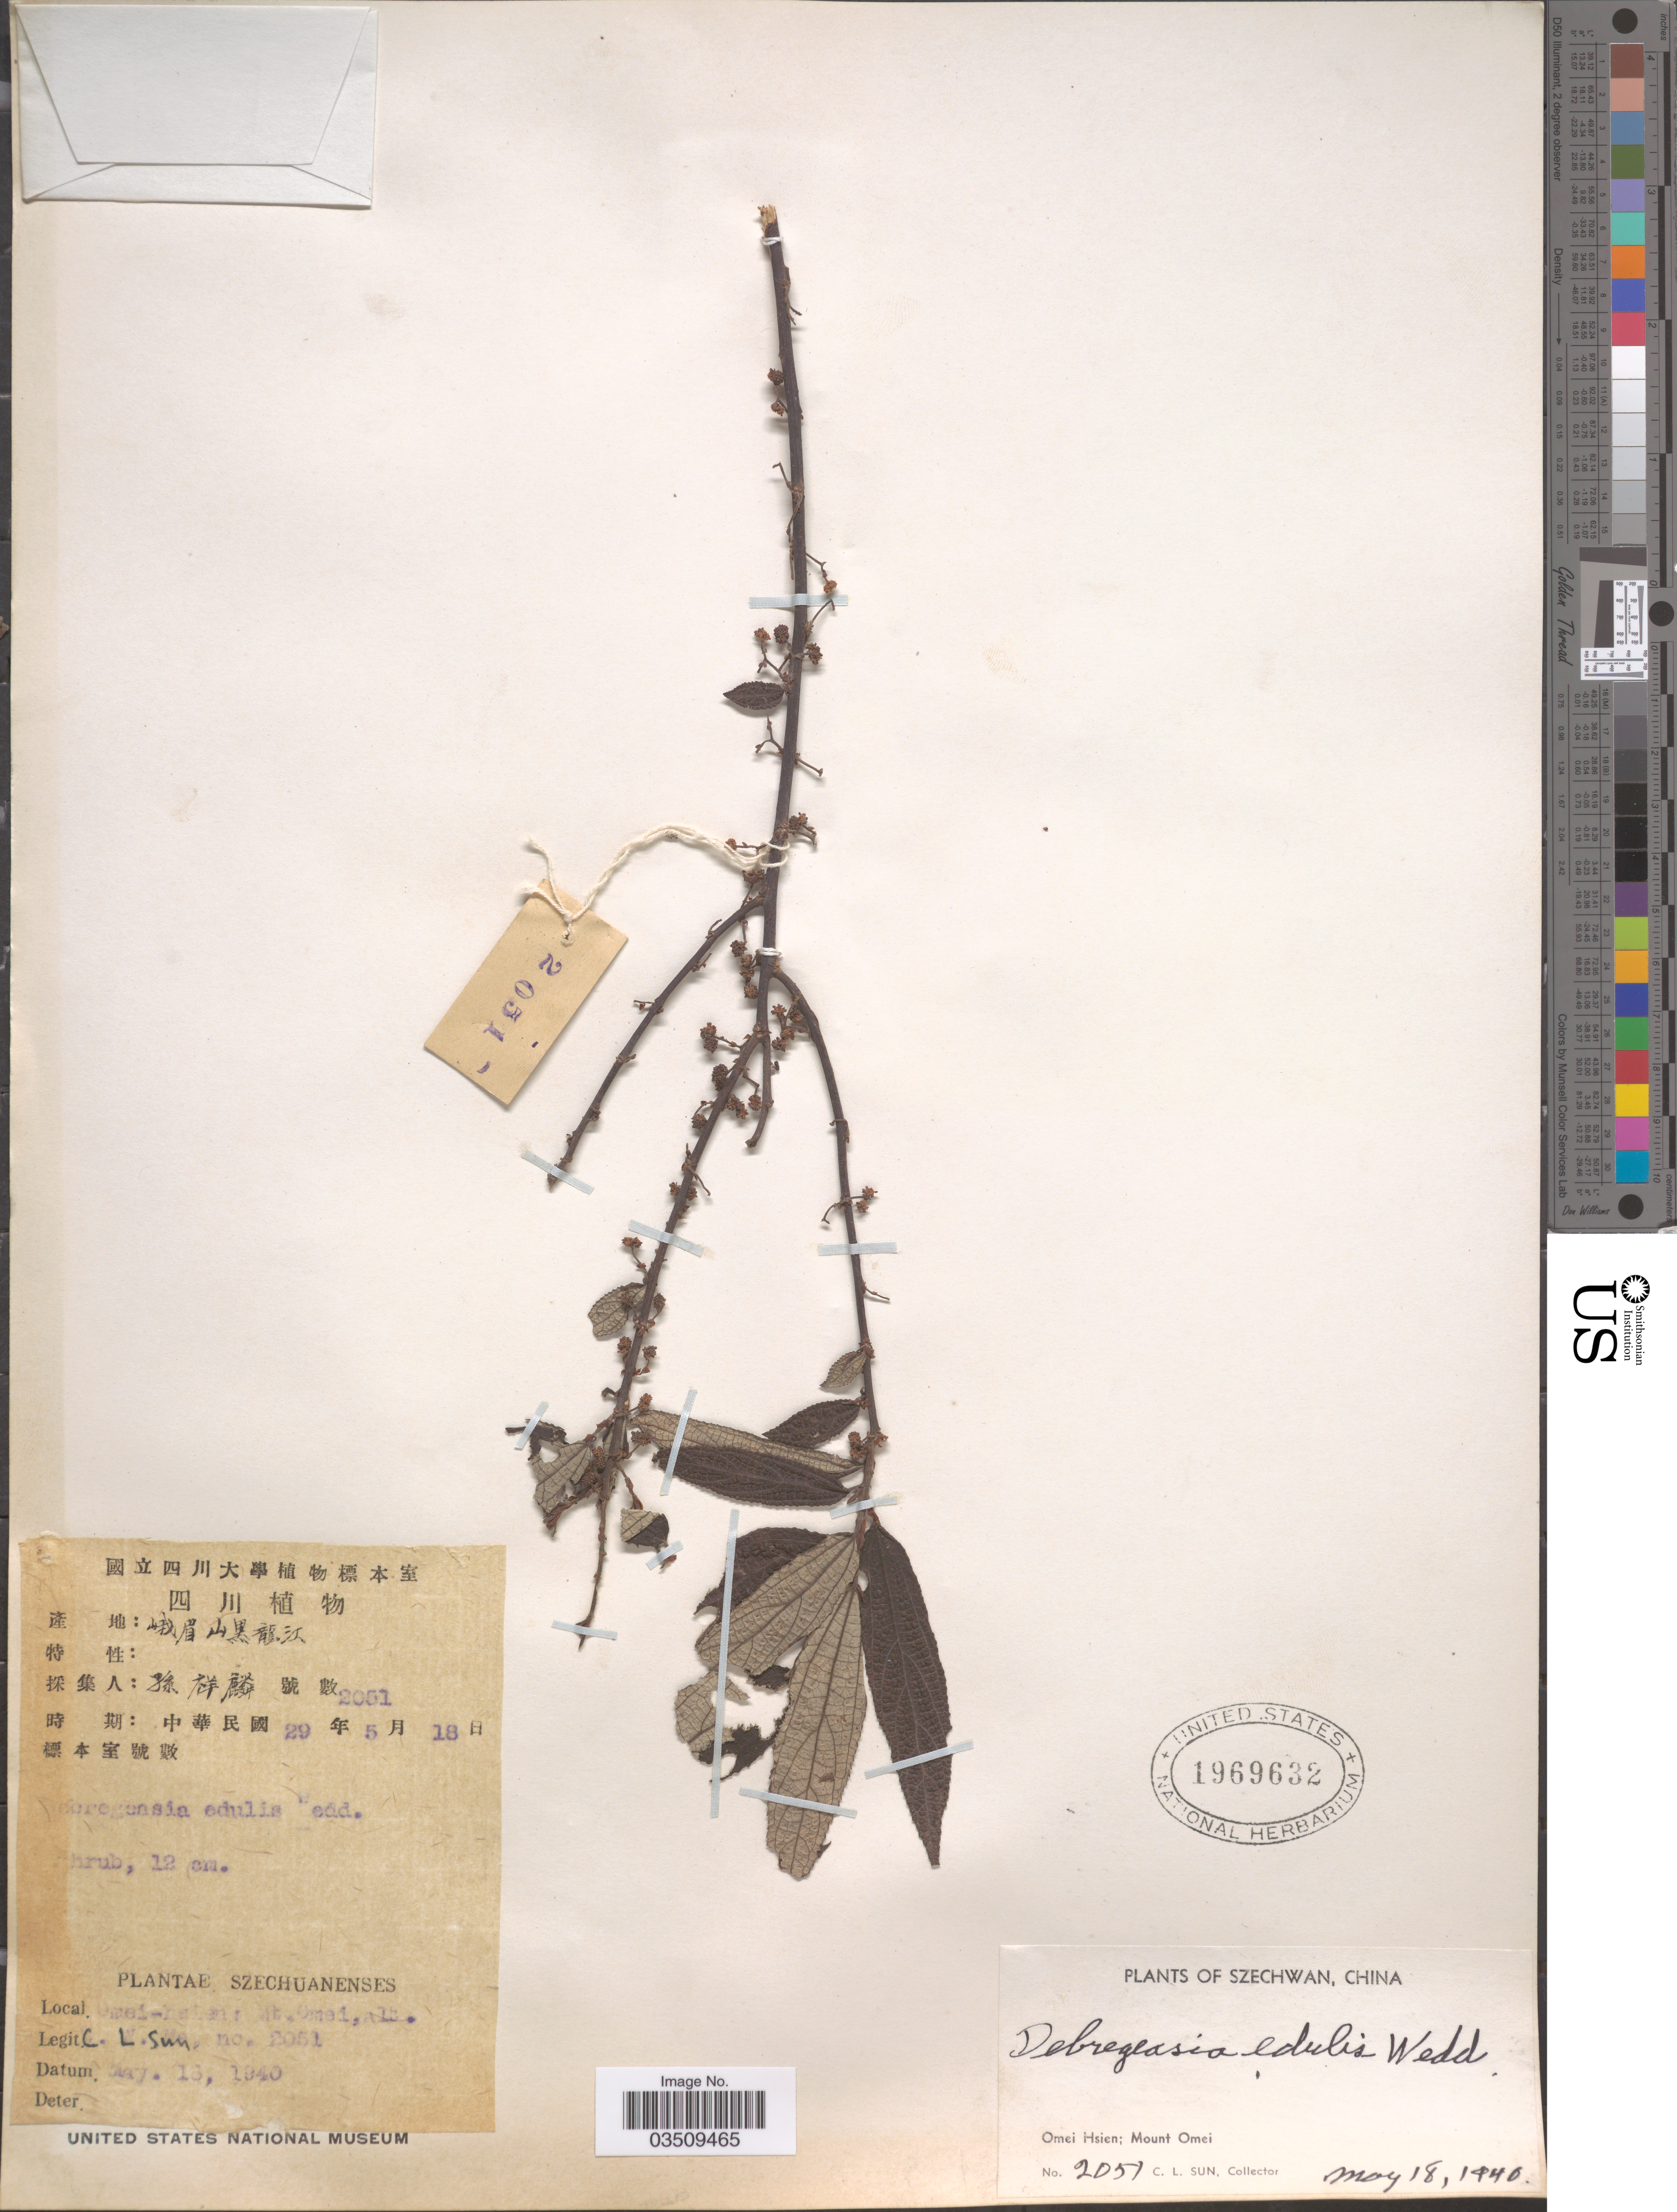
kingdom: Plantae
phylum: Tracheophyta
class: Magnoliopsida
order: Rosales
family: Urticaceae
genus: Debregeasia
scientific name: Debregeasia edulis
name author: (Siebold & Zucc.) Wedd.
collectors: C. Sun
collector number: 2051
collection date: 1940-05-18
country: China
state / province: Sichuan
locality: Szechwan. Omei Hsien; Mount Omei.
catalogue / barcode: US 1969632